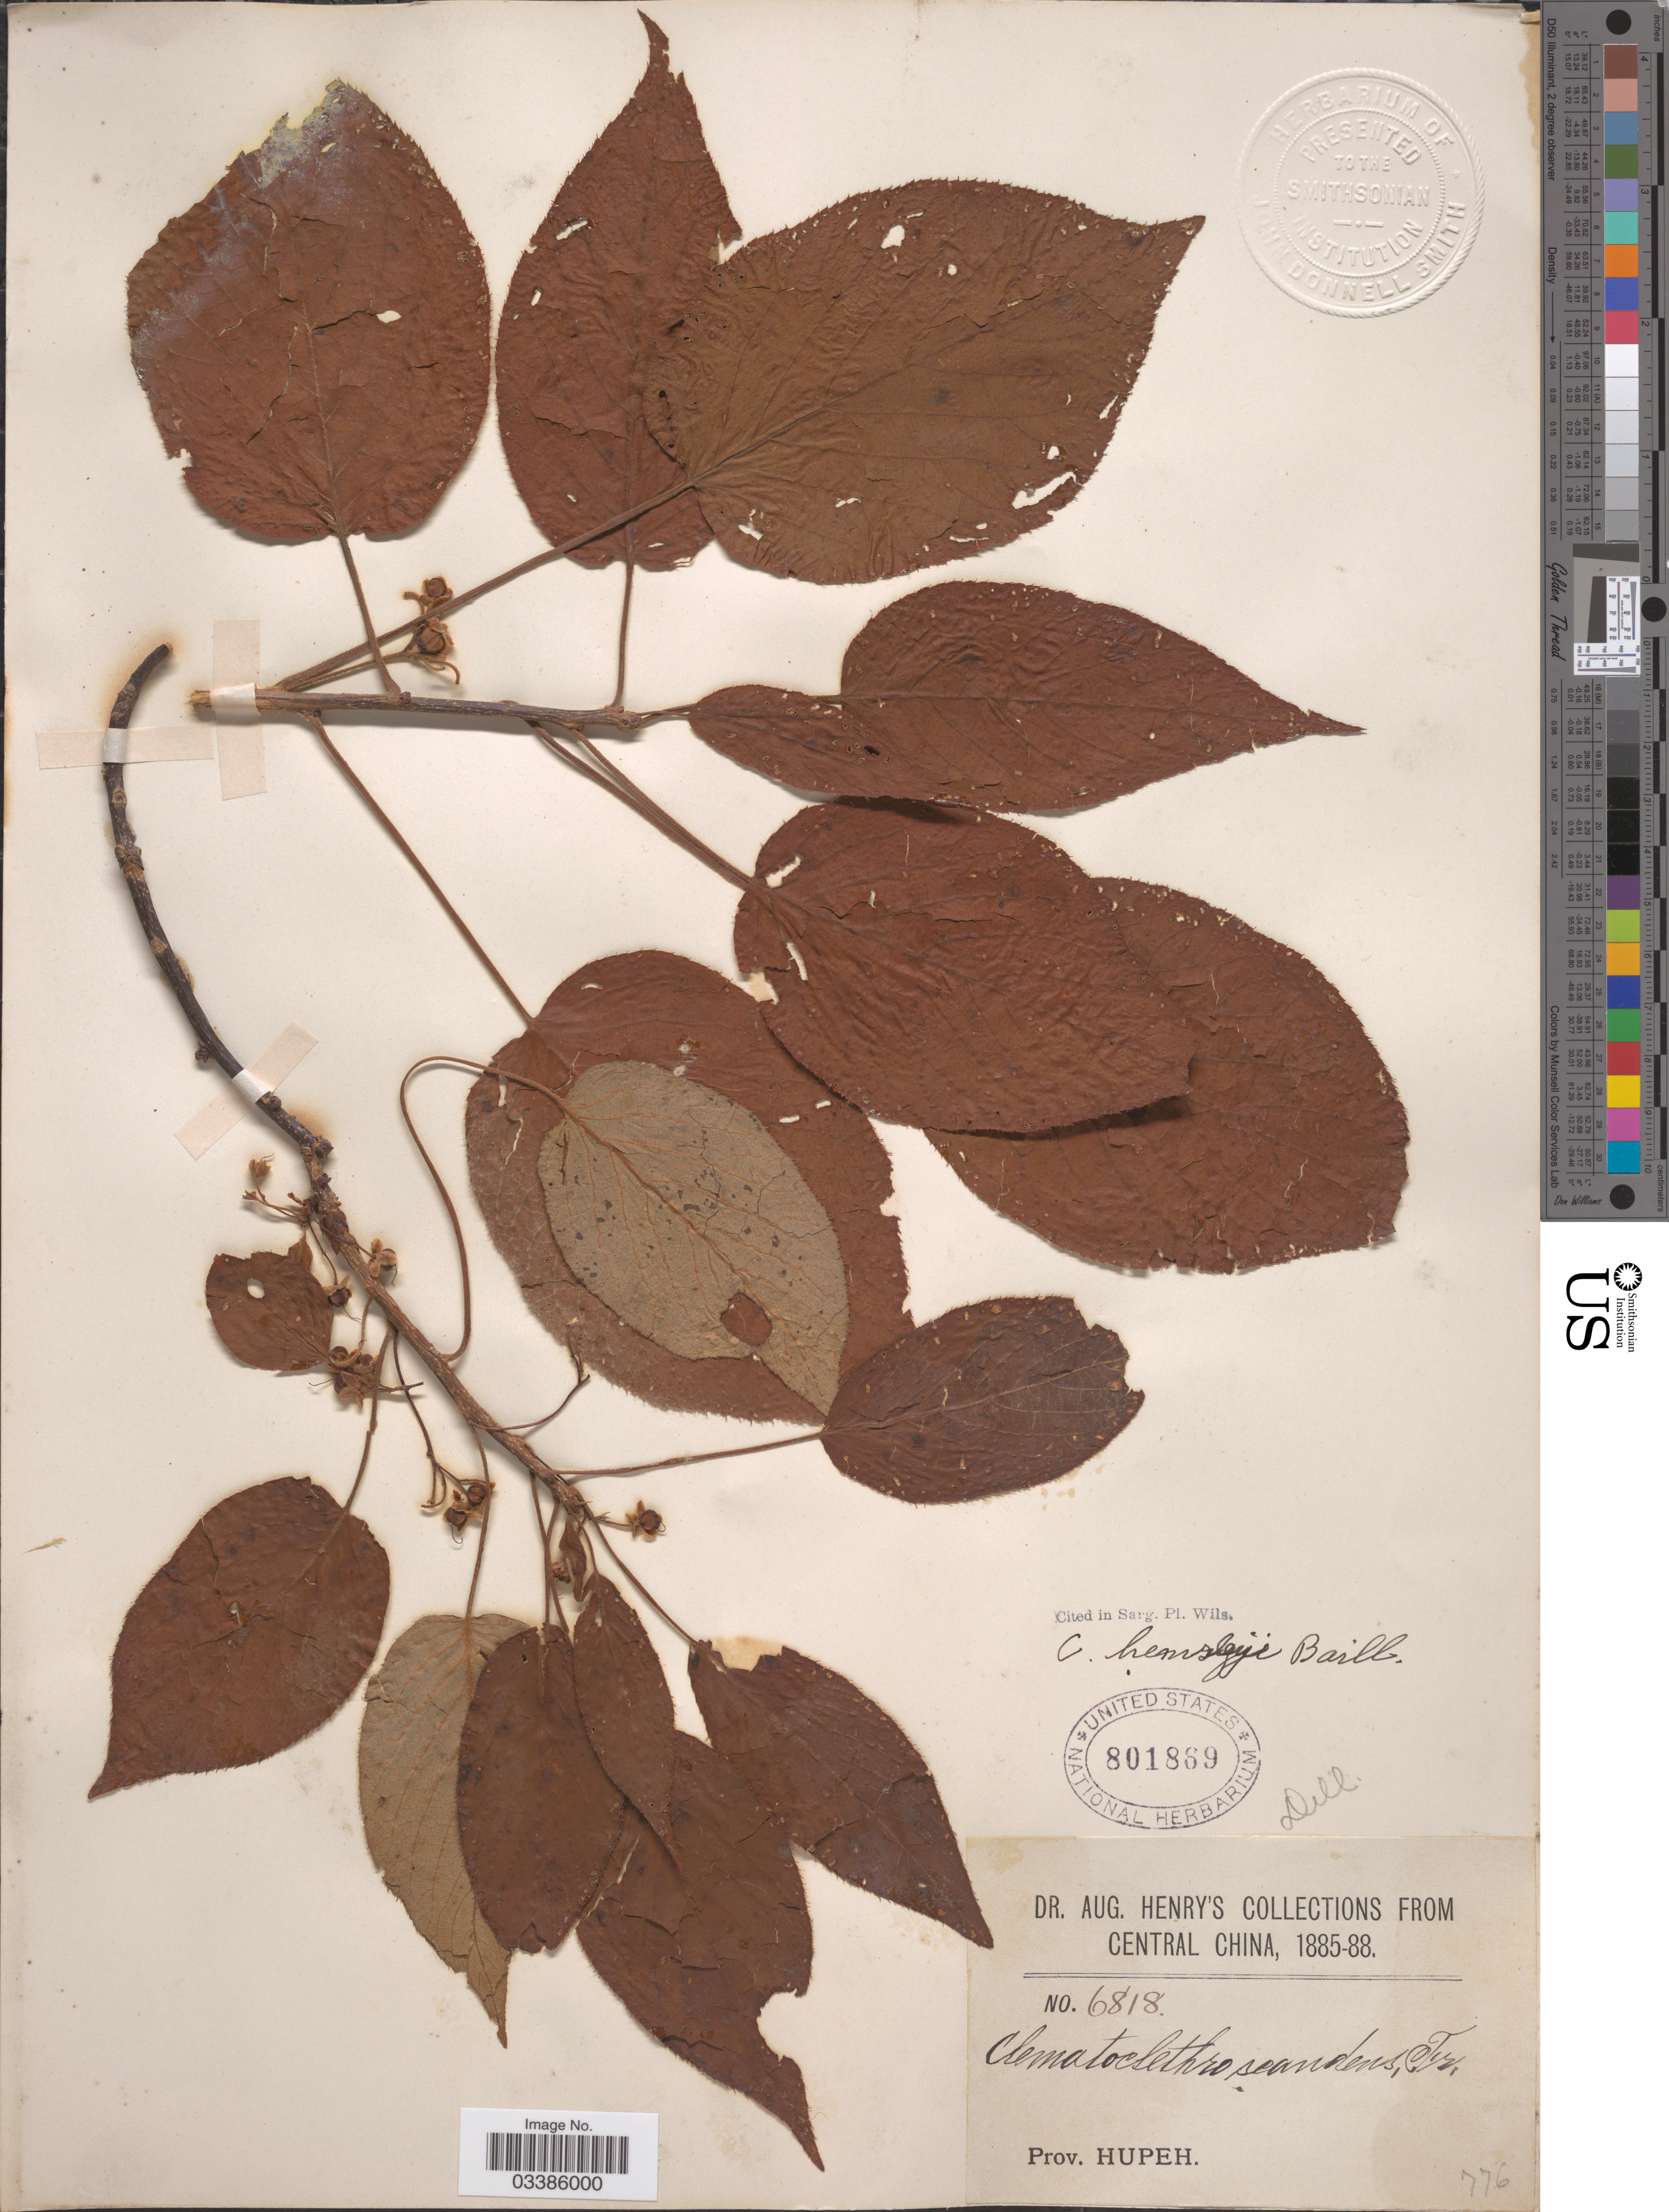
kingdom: Plantae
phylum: Tracheophyta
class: Magnoliopsida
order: Ericales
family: Actinidiaceae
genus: Clematoclethra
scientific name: Clematoclethra hemsleyi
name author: Baill.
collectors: A. Henry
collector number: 6818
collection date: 1885/1888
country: China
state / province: Hubei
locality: Central China. Prov. Hupeh.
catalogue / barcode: US 801869